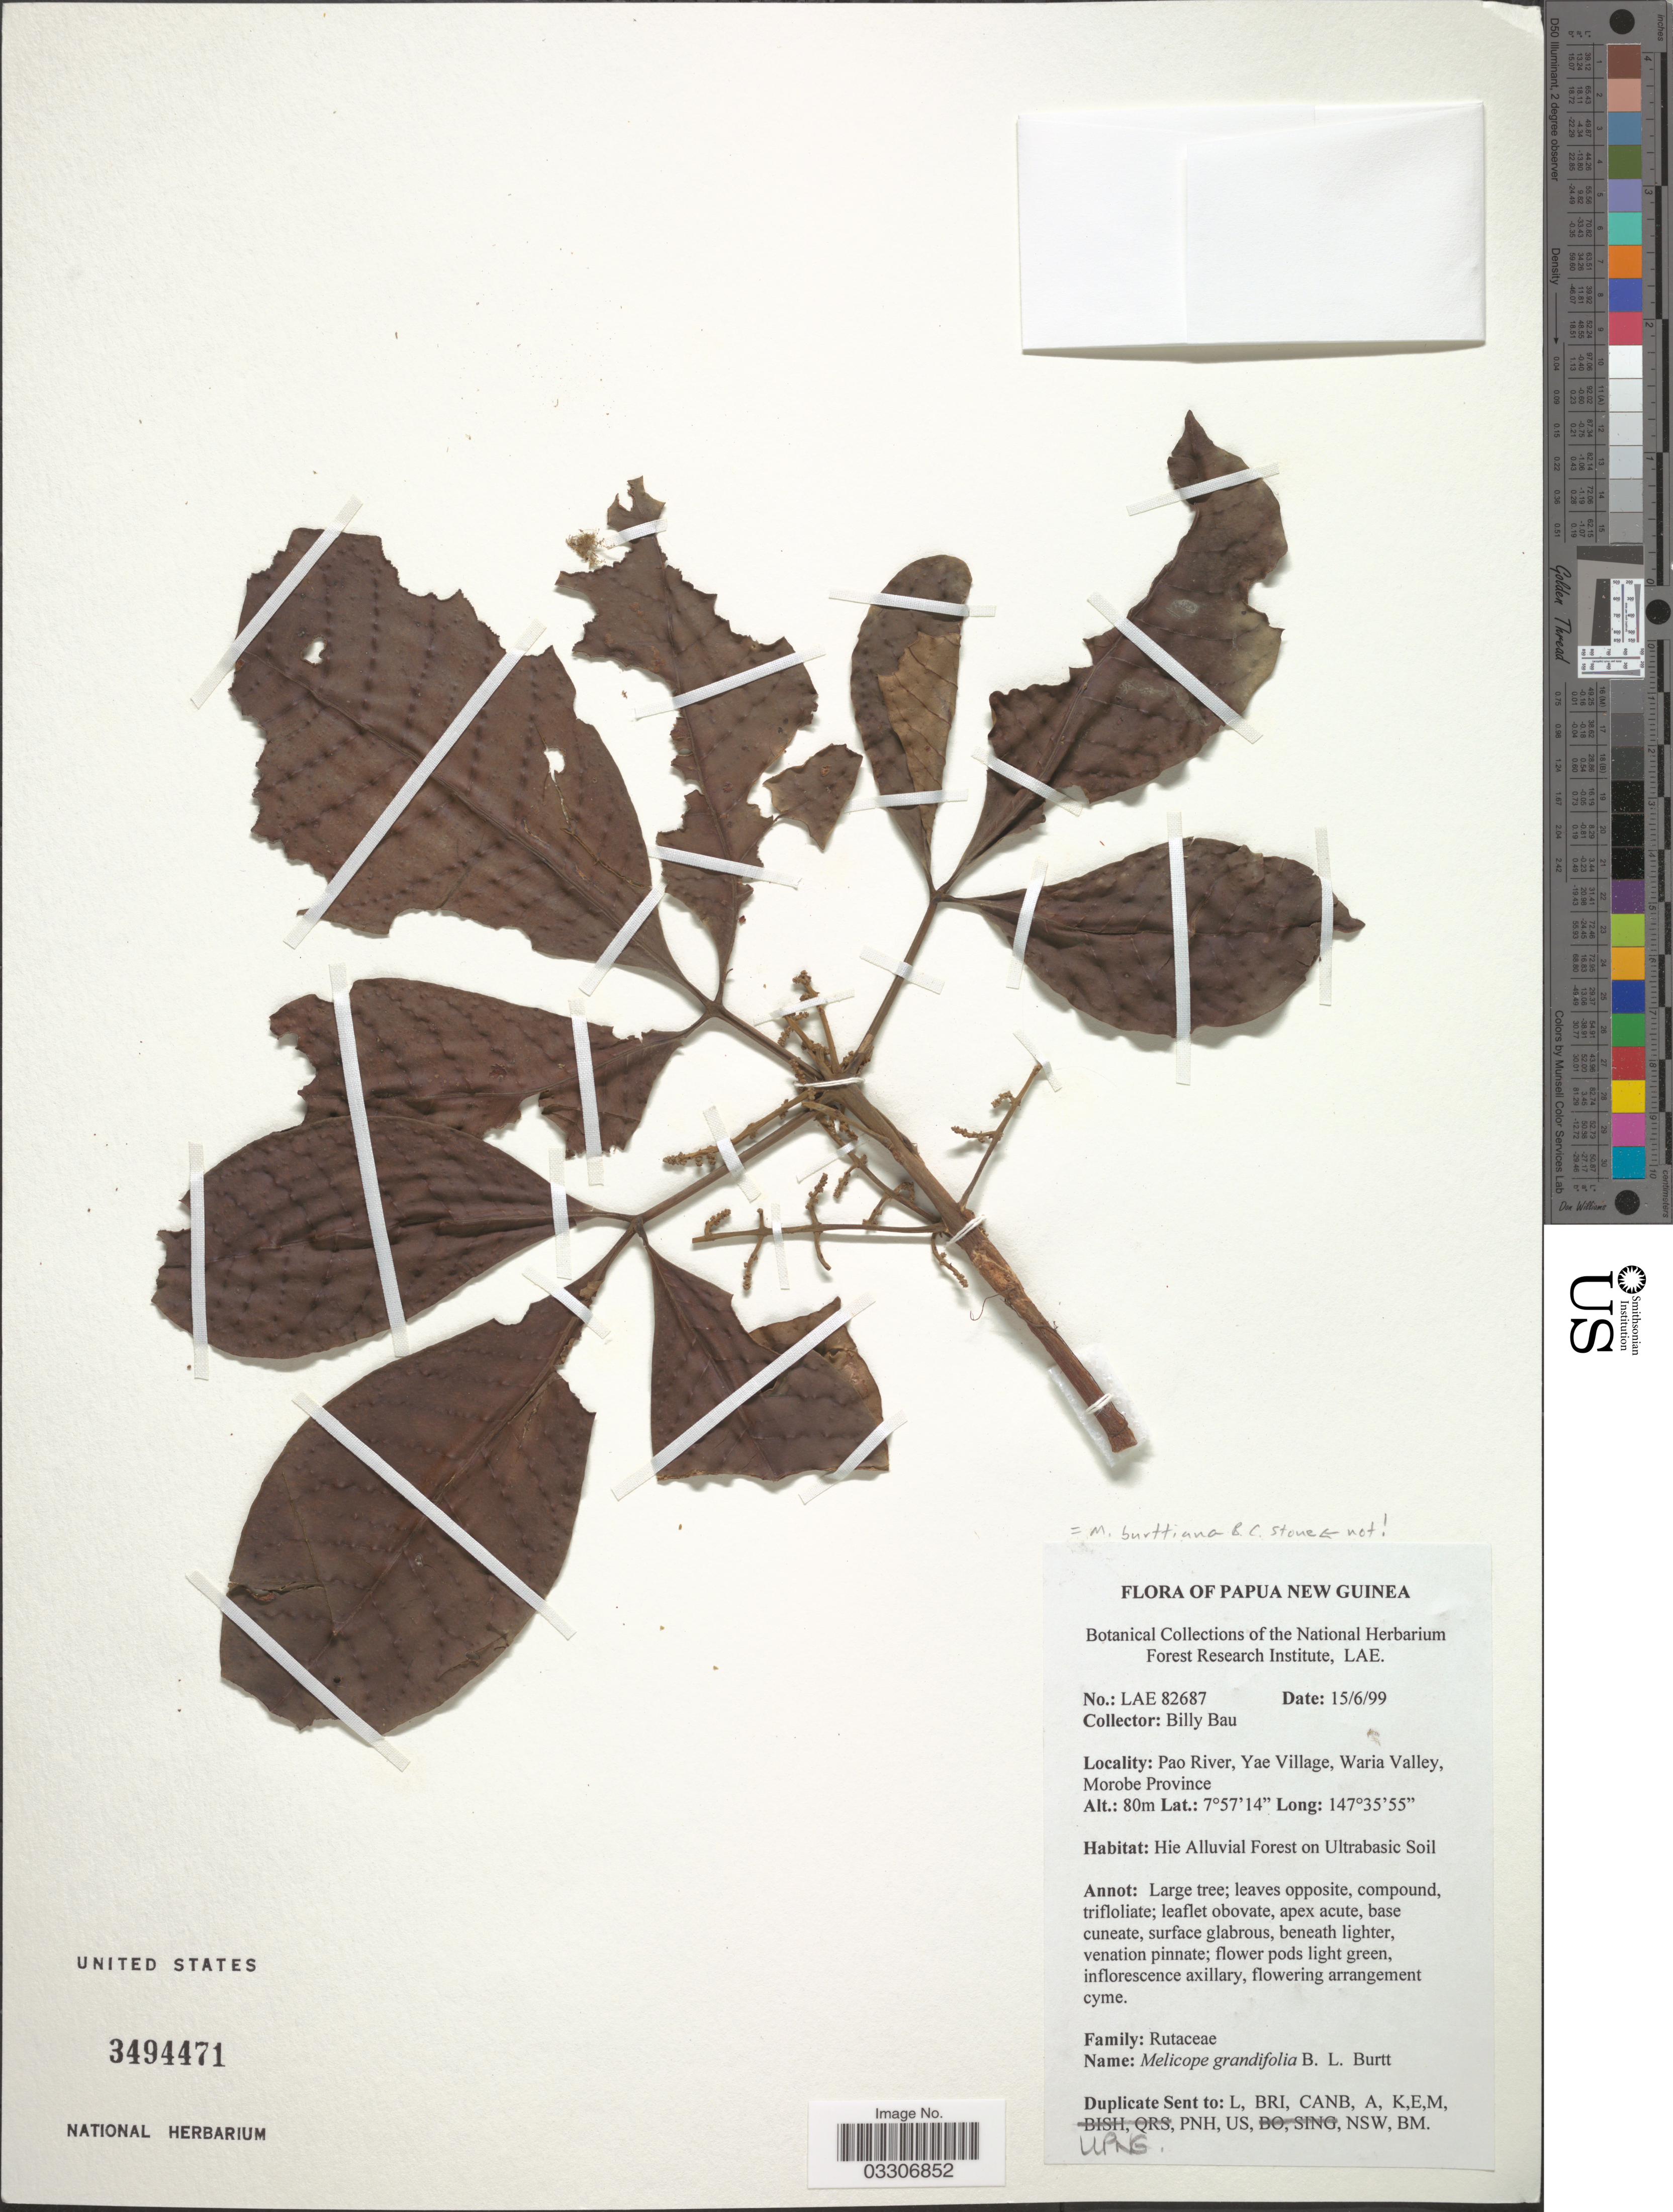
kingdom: Plantae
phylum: Tracheophyta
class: Magnoliopsida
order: Sapindales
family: Rutaceae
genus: Melicope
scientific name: Melicope sp.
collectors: B. Bau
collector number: LAE 82687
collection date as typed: Transcribed d/m/y: 15/6/99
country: Papua New Guinea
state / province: Morobe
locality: Pao River, Yae Village, Waria Valley.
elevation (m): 80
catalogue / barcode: US 3494471